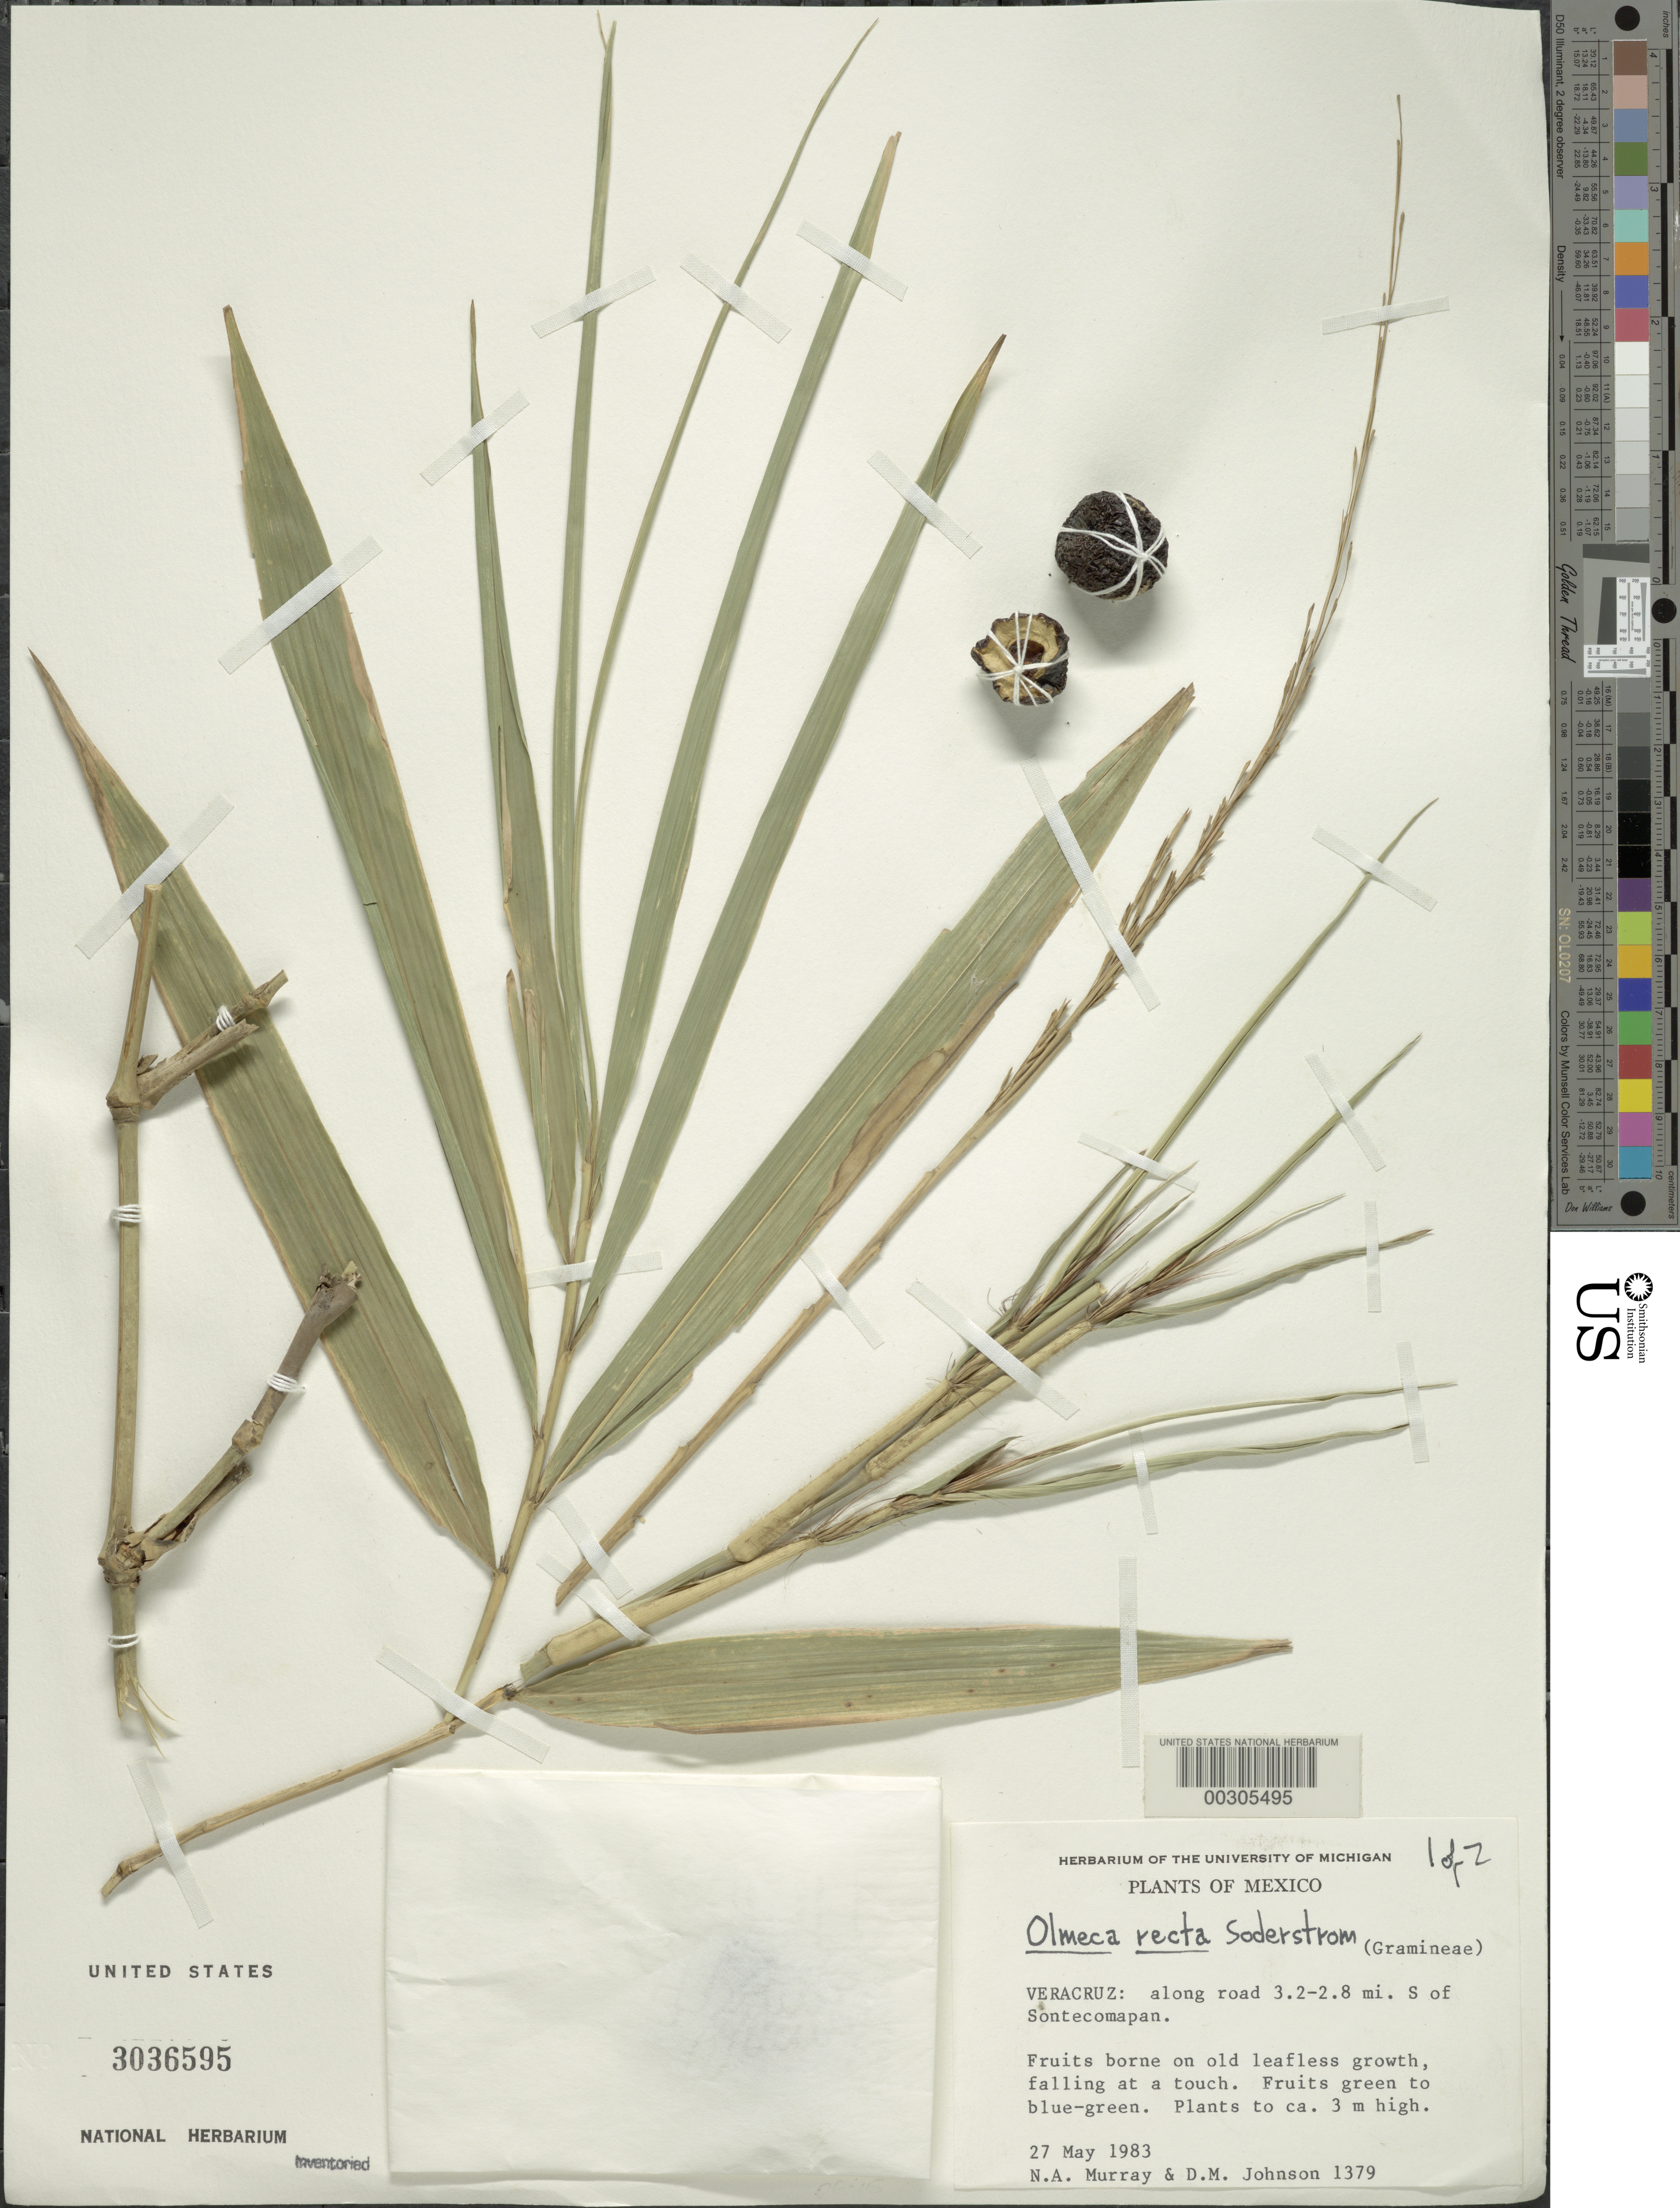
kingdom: Plantae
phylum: Tracheophyta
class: Liliopsida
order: Poales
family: Poaceae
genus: Olmeca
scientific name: Olmeca recta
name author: Soderstr.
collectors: N. A. Murray & D. M. Johnson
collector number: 1379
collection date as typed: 27 May 1983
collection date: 1983-05-27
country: Mexico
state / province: Veracruz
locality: Sontecomapan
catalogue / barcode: US 3036595